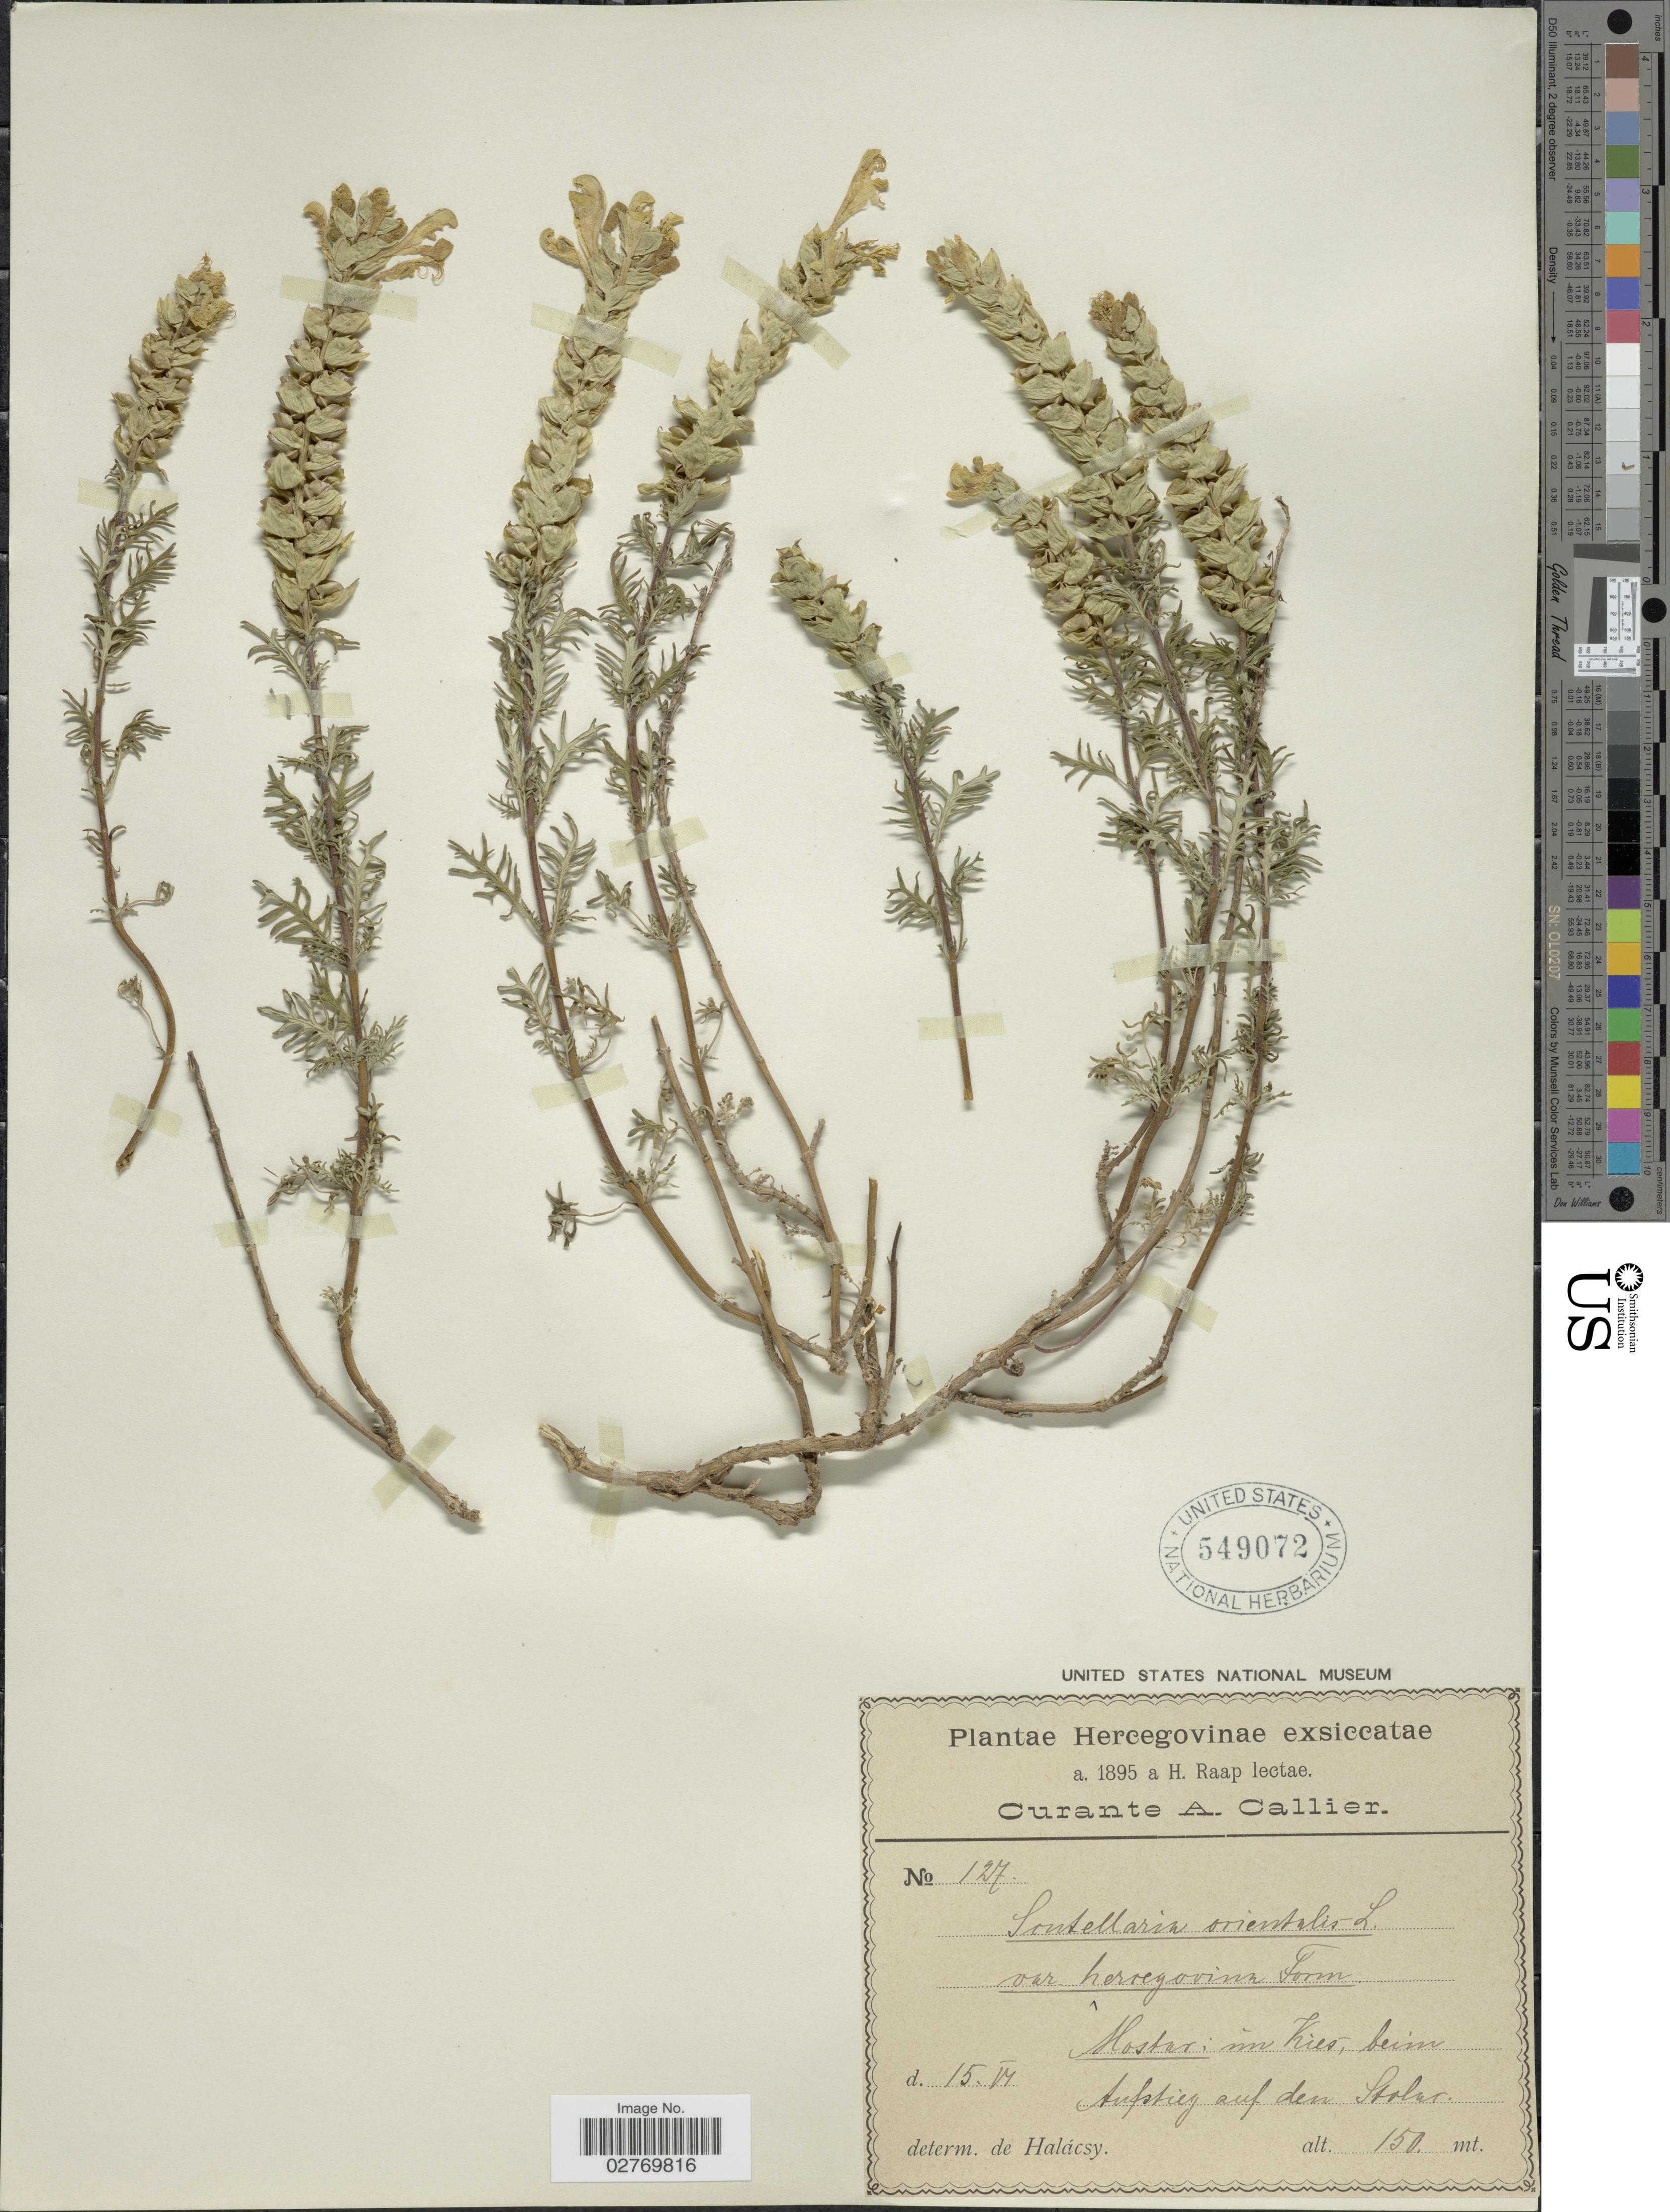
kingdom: Plantae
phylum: Tracheophyta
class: Magnoliopsida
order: Lamiales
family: Lamiaceae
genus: Scutellaria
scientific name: Scutellaria hercegovina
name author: Formánek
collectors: H. Raap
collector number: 127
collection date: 1895-06-15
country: Bosnia and Herzegovina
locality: Hercegovinae. Mostar: im Kies, beim Aufstieg auf den Stolar.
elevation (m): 150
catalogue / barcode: US 549072